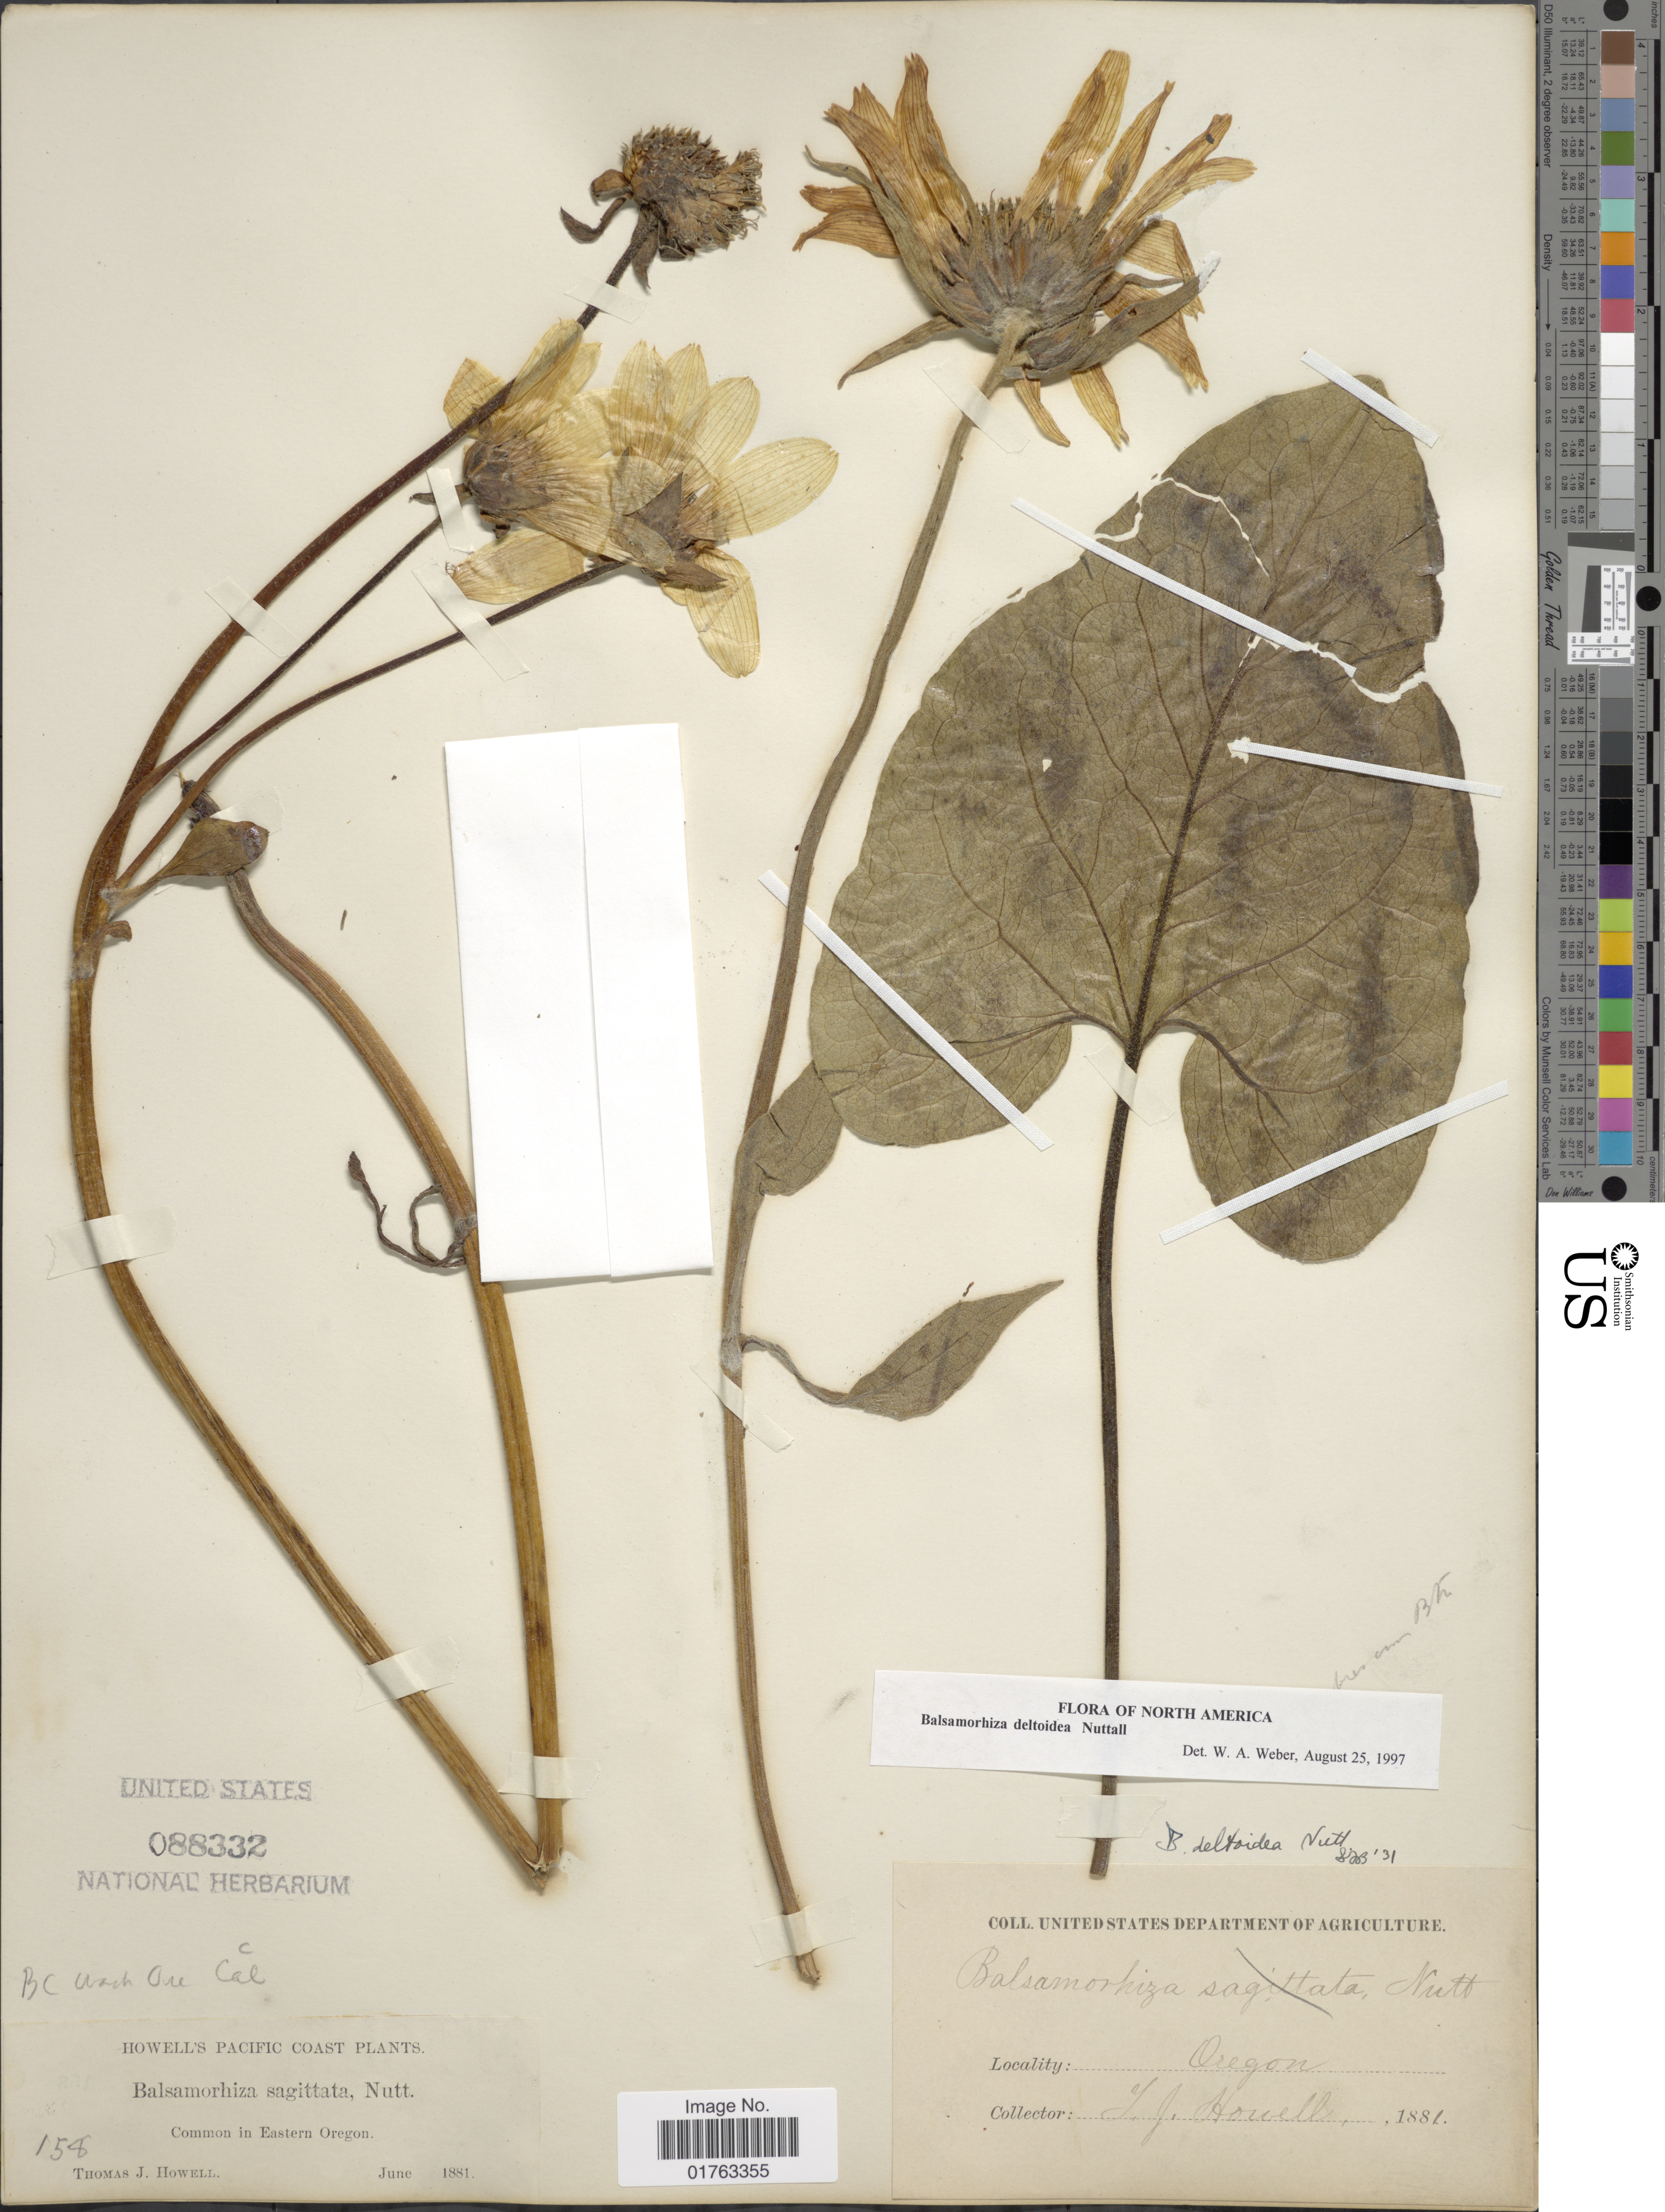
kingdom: Plantae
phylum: Tracheophyta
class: Magnoliopsida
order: Asterales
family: Asteraceae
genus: Balsamorhiza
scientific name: Balsamorhiza deltoidea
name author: Nutt.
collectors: T. J. Howell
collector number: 158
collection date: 1881-06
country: United States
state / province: Oregon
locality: Eastern Oregon. Pacifi Coast Plains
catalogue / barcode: US 88332